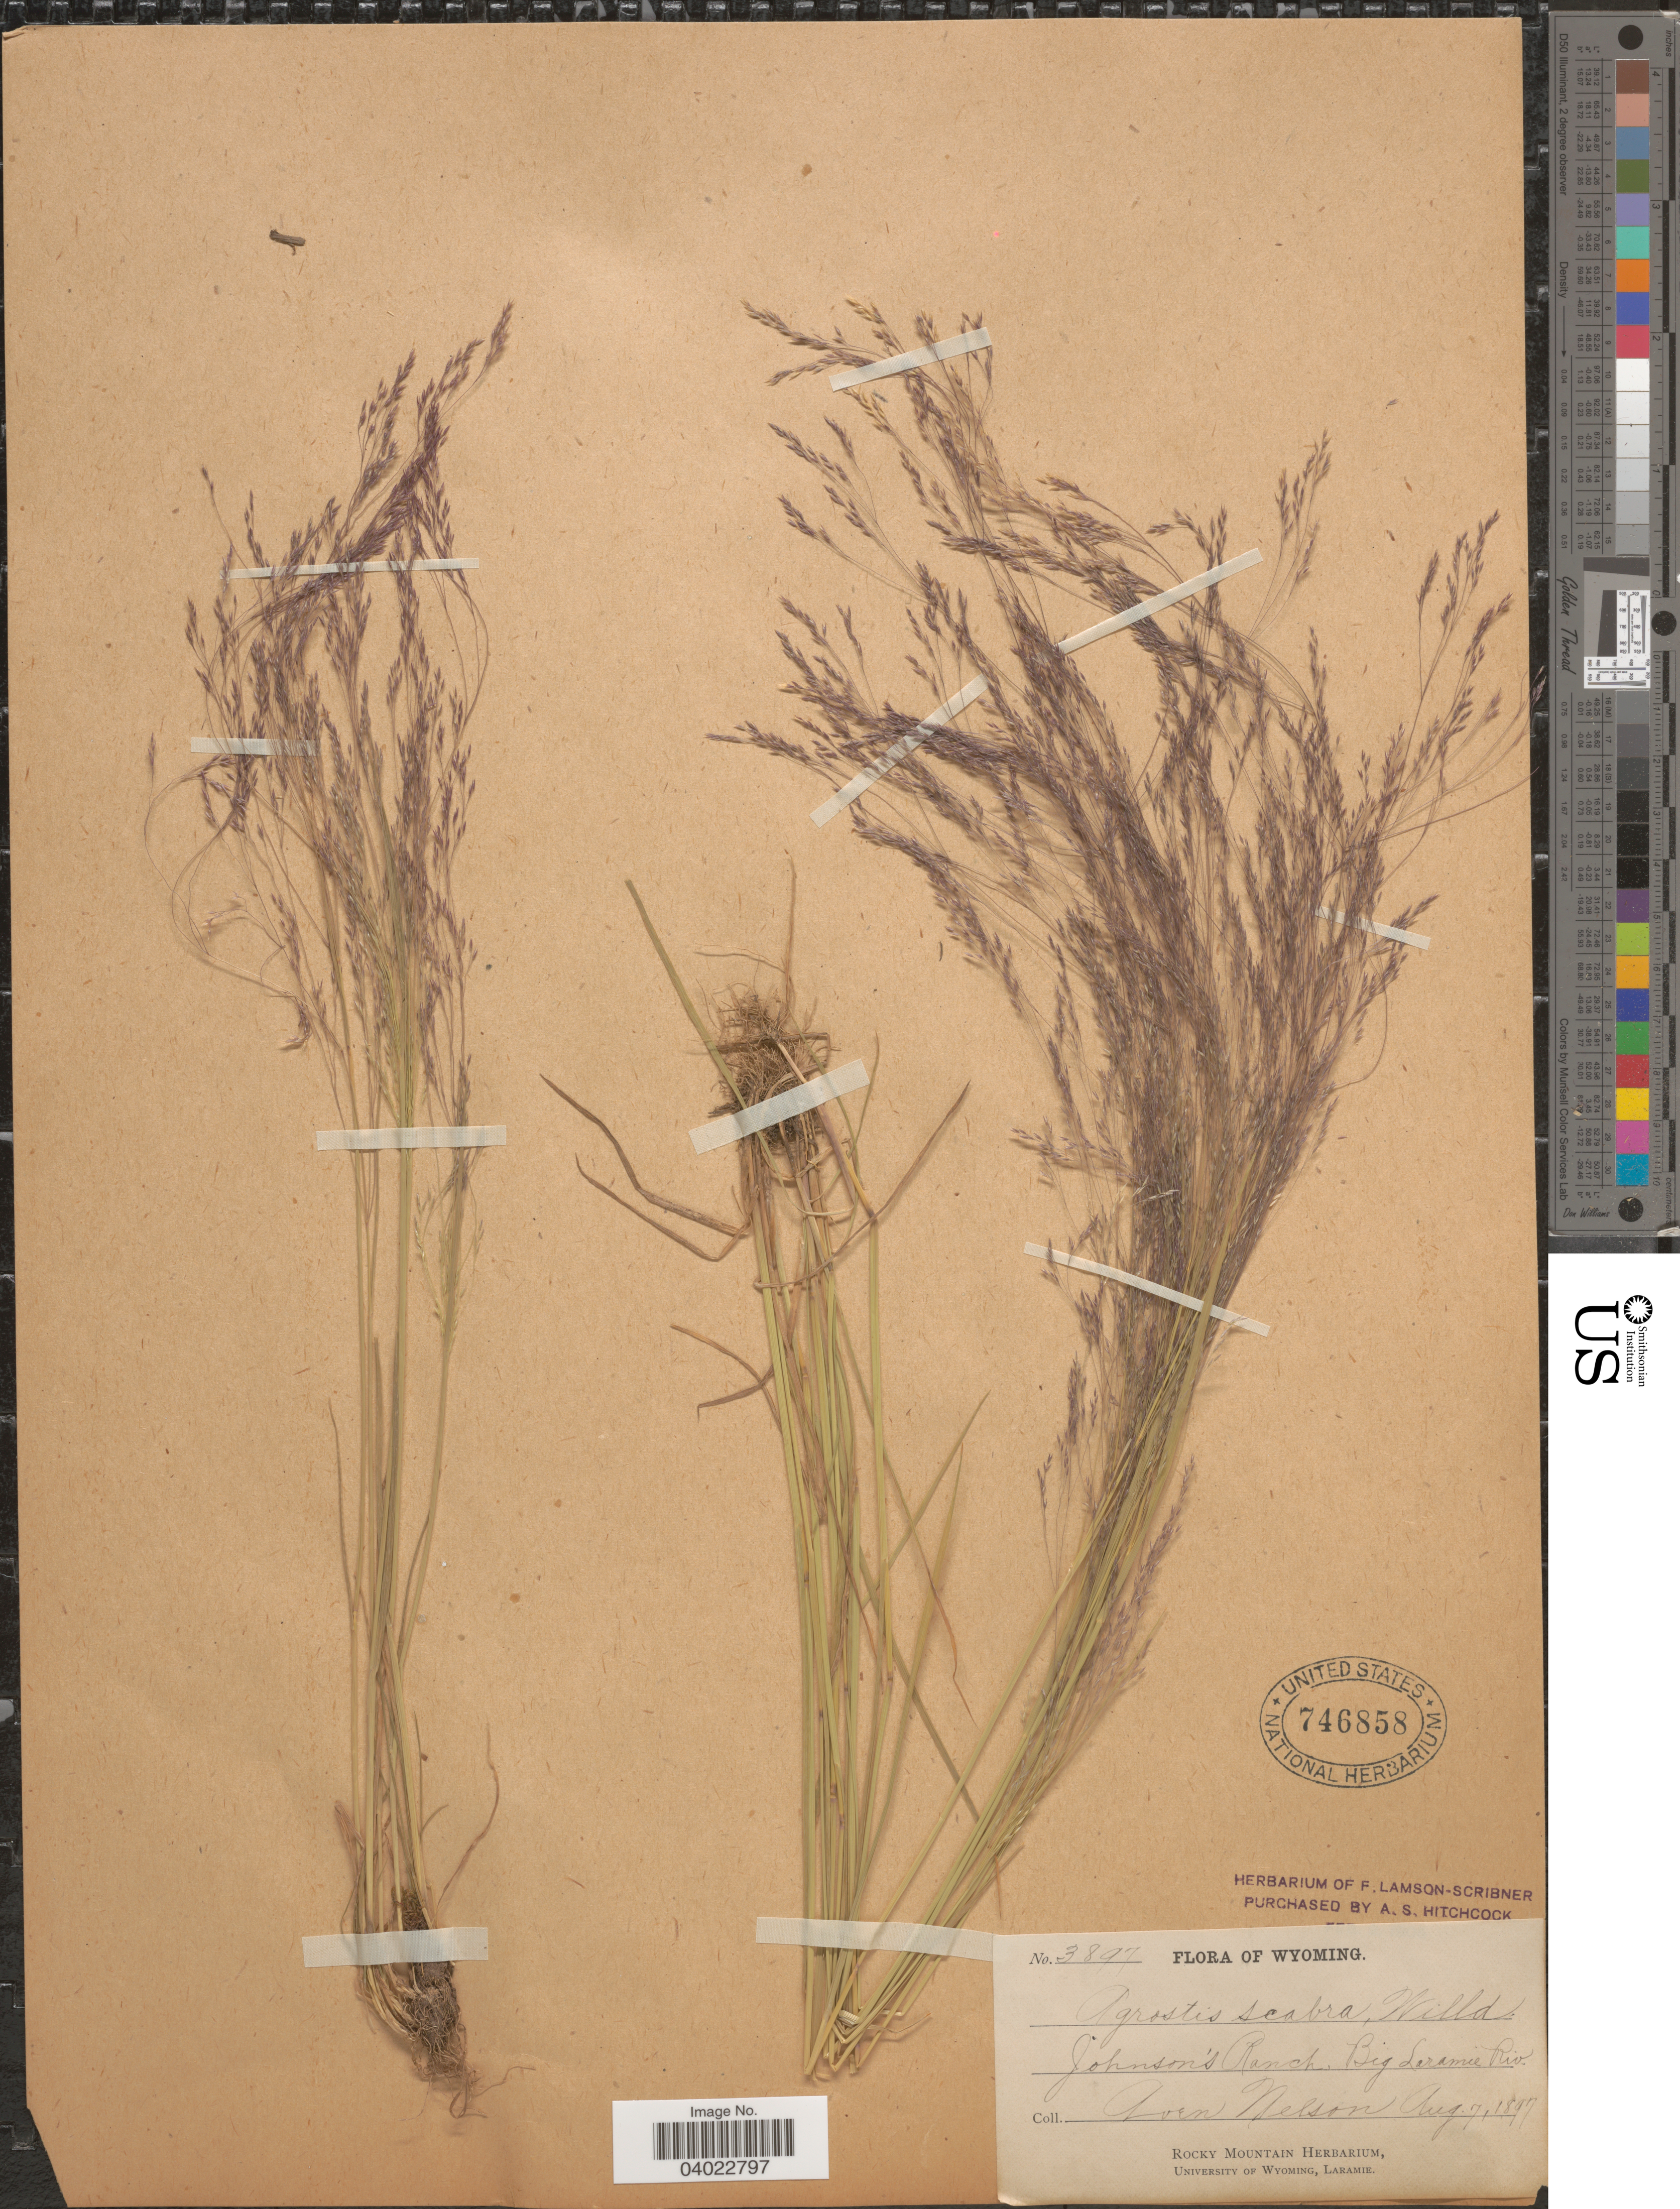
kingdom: Plantae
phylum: Tracheophyta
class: Liliopsida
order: Poales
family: Poaceae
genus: Agrostis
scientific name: Agrostis scabra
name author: Willd.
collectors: A. Nelson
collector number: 3897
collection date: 1897-08-07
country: United States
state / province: Wyoming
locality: Johnson's Ranch. Big Laramie Riv.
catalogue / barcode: US 746858